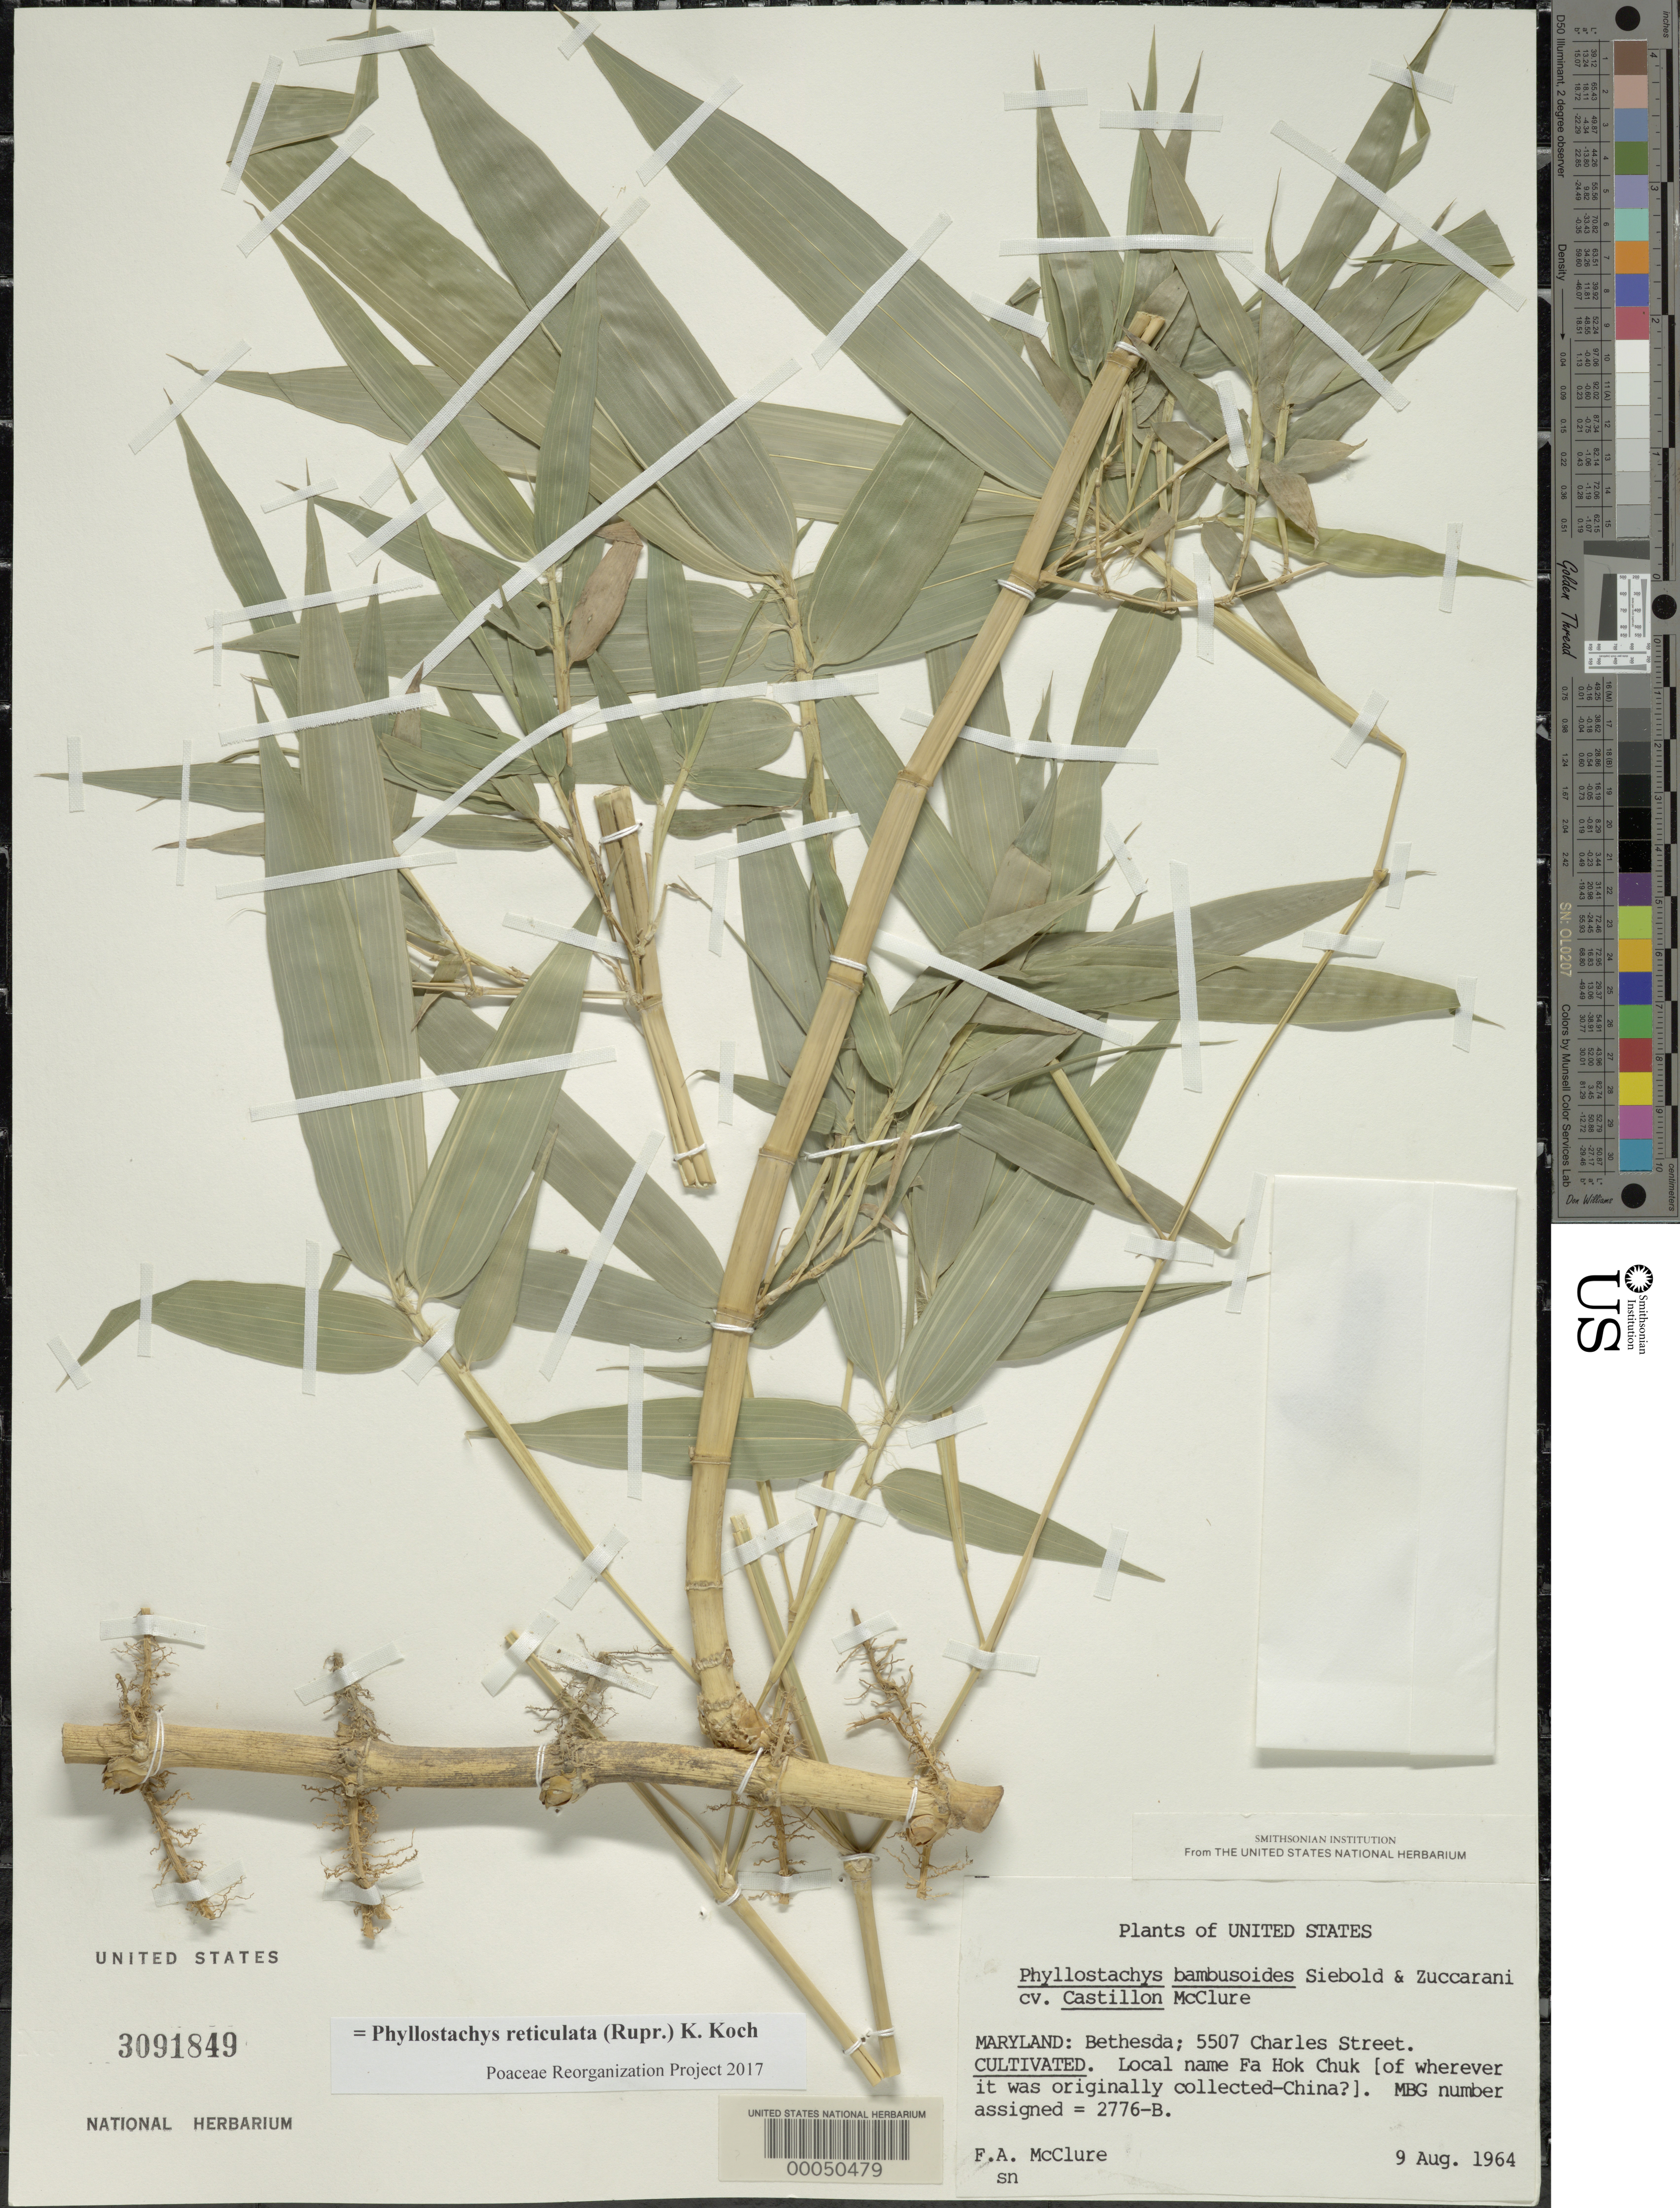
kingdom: Plantae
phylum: Tracheophyta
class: Liliopsida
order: Poales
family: Poaceae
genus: Phyllostachys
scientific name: Phyllostachys reticulata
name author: (Rupr.) K. Koch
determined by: Poaceae Reorganization Project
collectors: F. A. McClure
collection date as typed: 09 Aug 1964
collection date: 1964-08-09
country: United States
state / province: Maryland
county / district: Montgomery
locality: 5507 Charles Street, Bethesda (McClure's garden)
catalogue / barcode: US 3091849